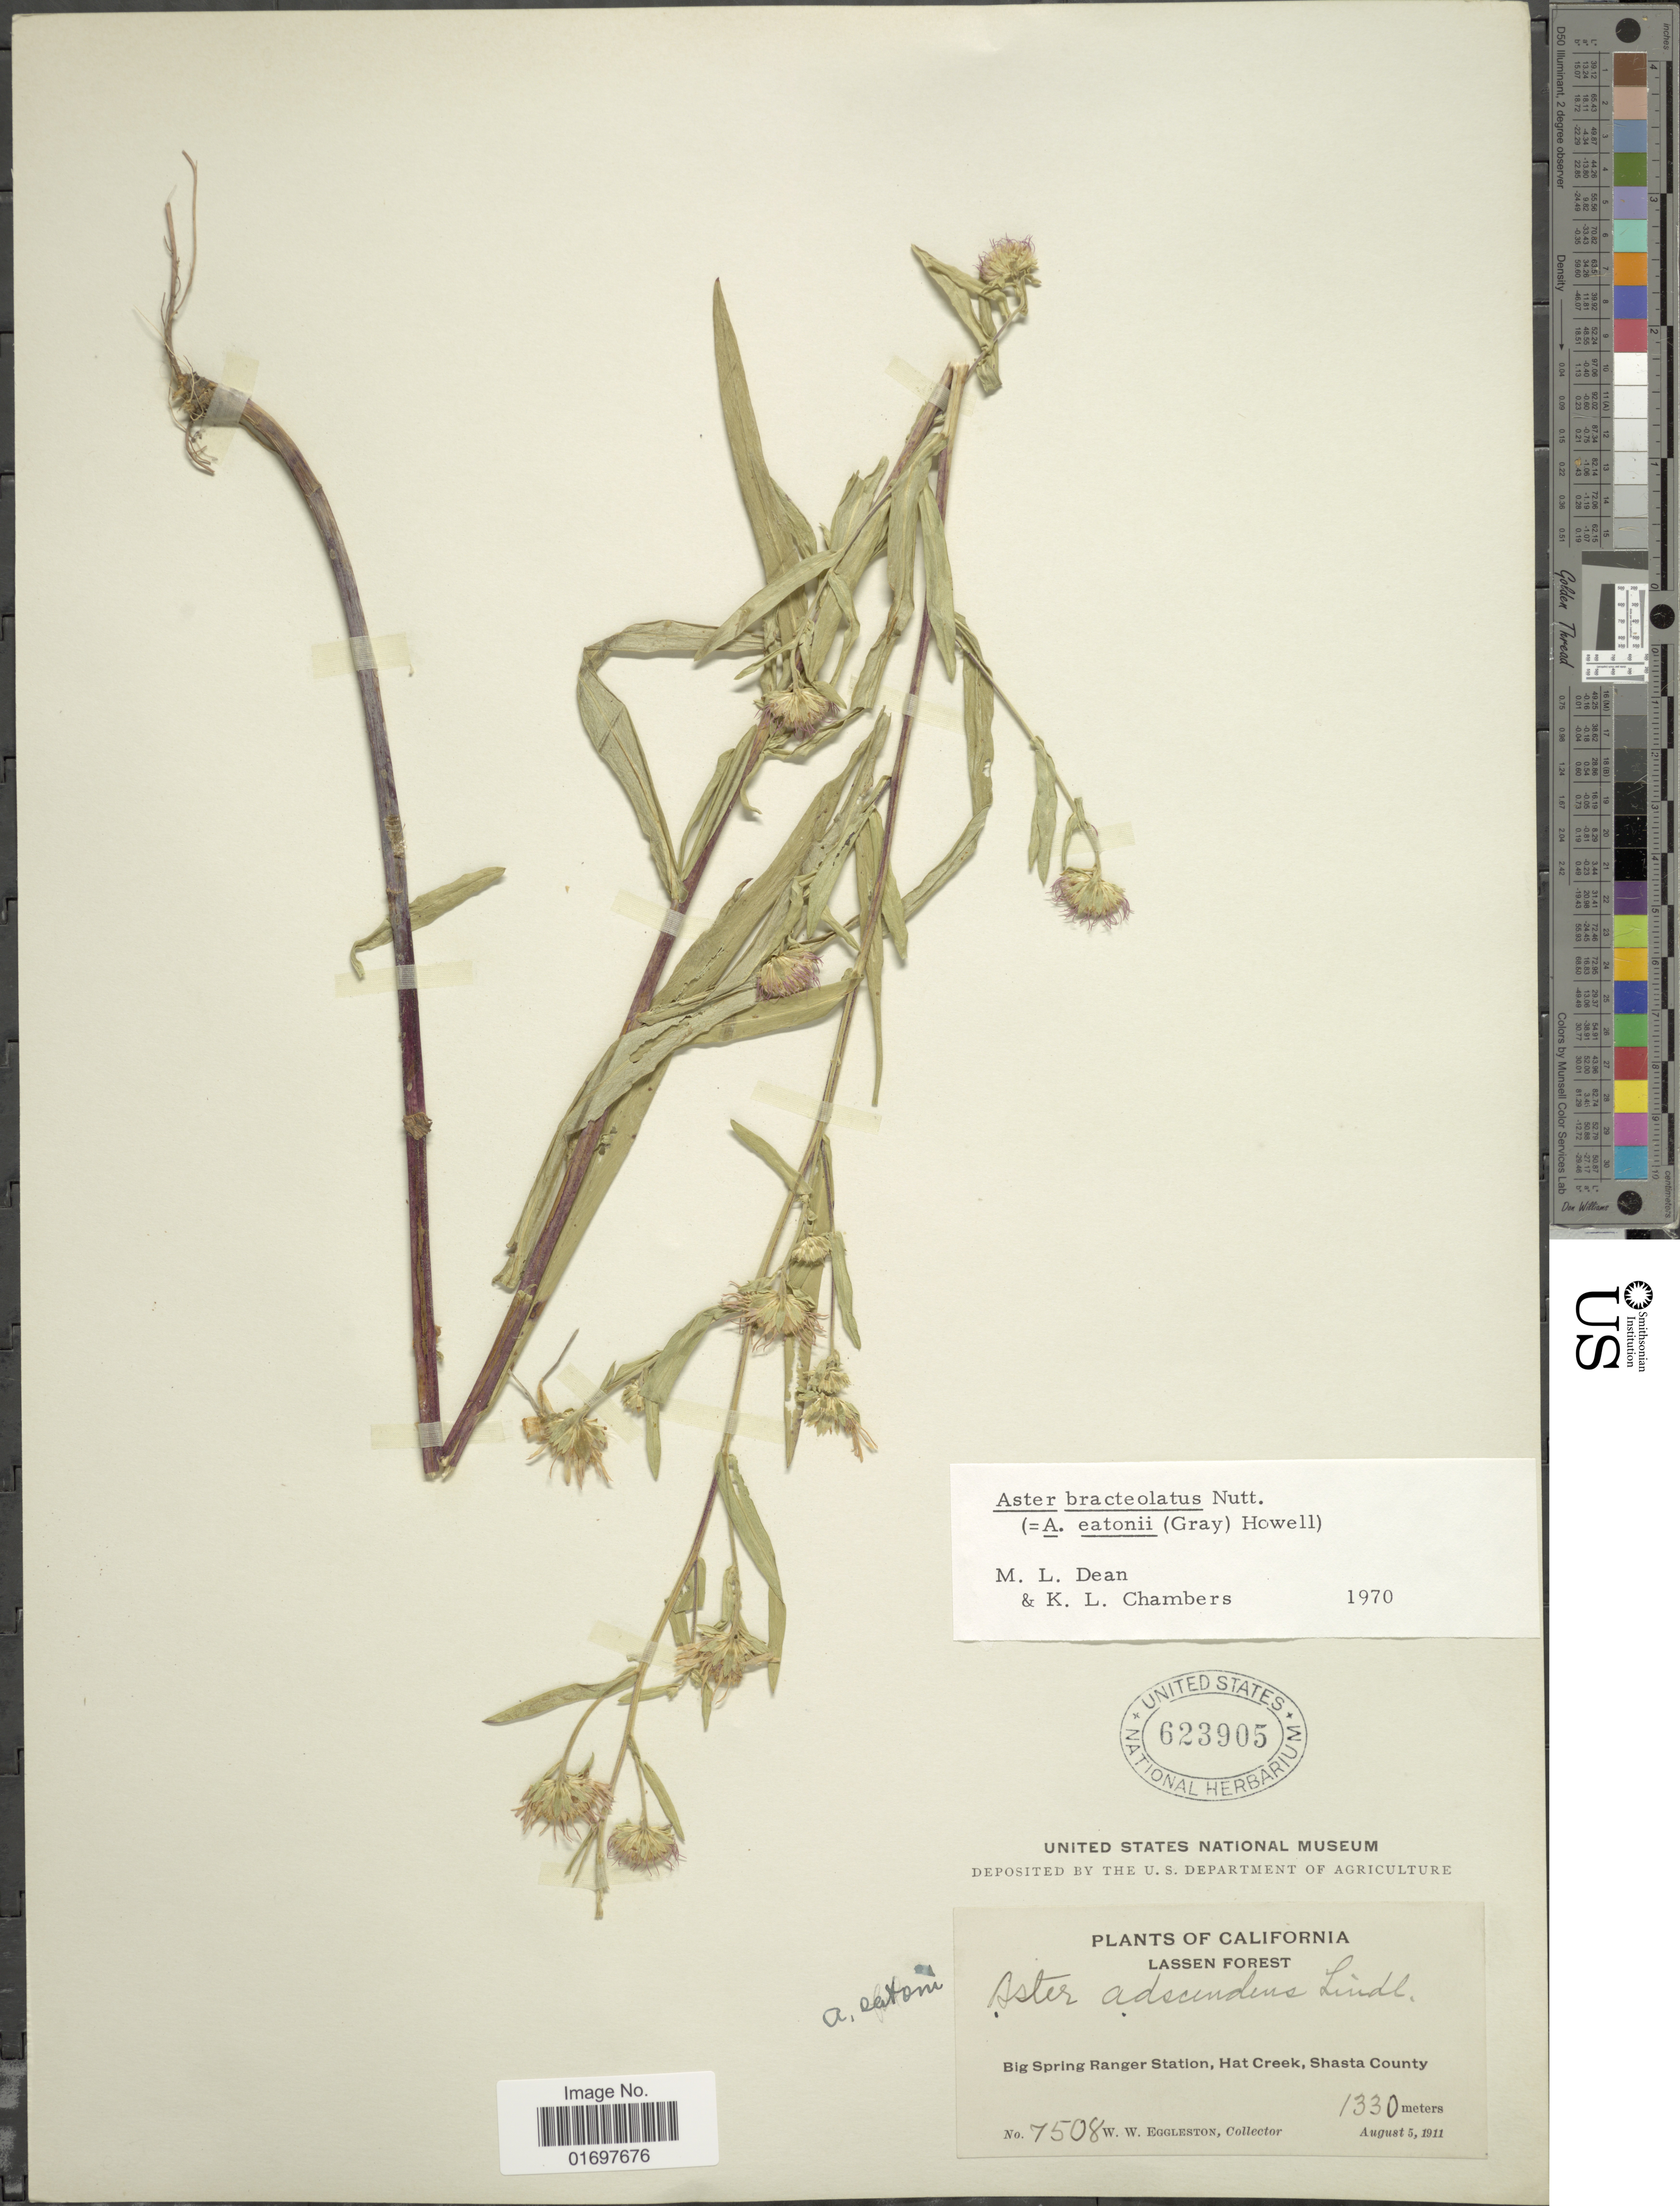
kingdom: Plantae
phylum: Tracheophyta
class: Magnoliopsida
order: Asterales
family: Asteraceae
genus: Symphyotrichum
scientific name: Symphyotrichum bracteolatum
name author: (Nutt.) G.L. Nesom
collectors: W. W. Eggleston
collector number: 7508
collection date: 1911-08-05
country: United States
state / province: California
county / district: Shasta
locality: Lassen Forest, Big Springs Ranger Station, Hat Creek , Shasta County.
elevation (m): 1330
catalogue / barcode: US 623905